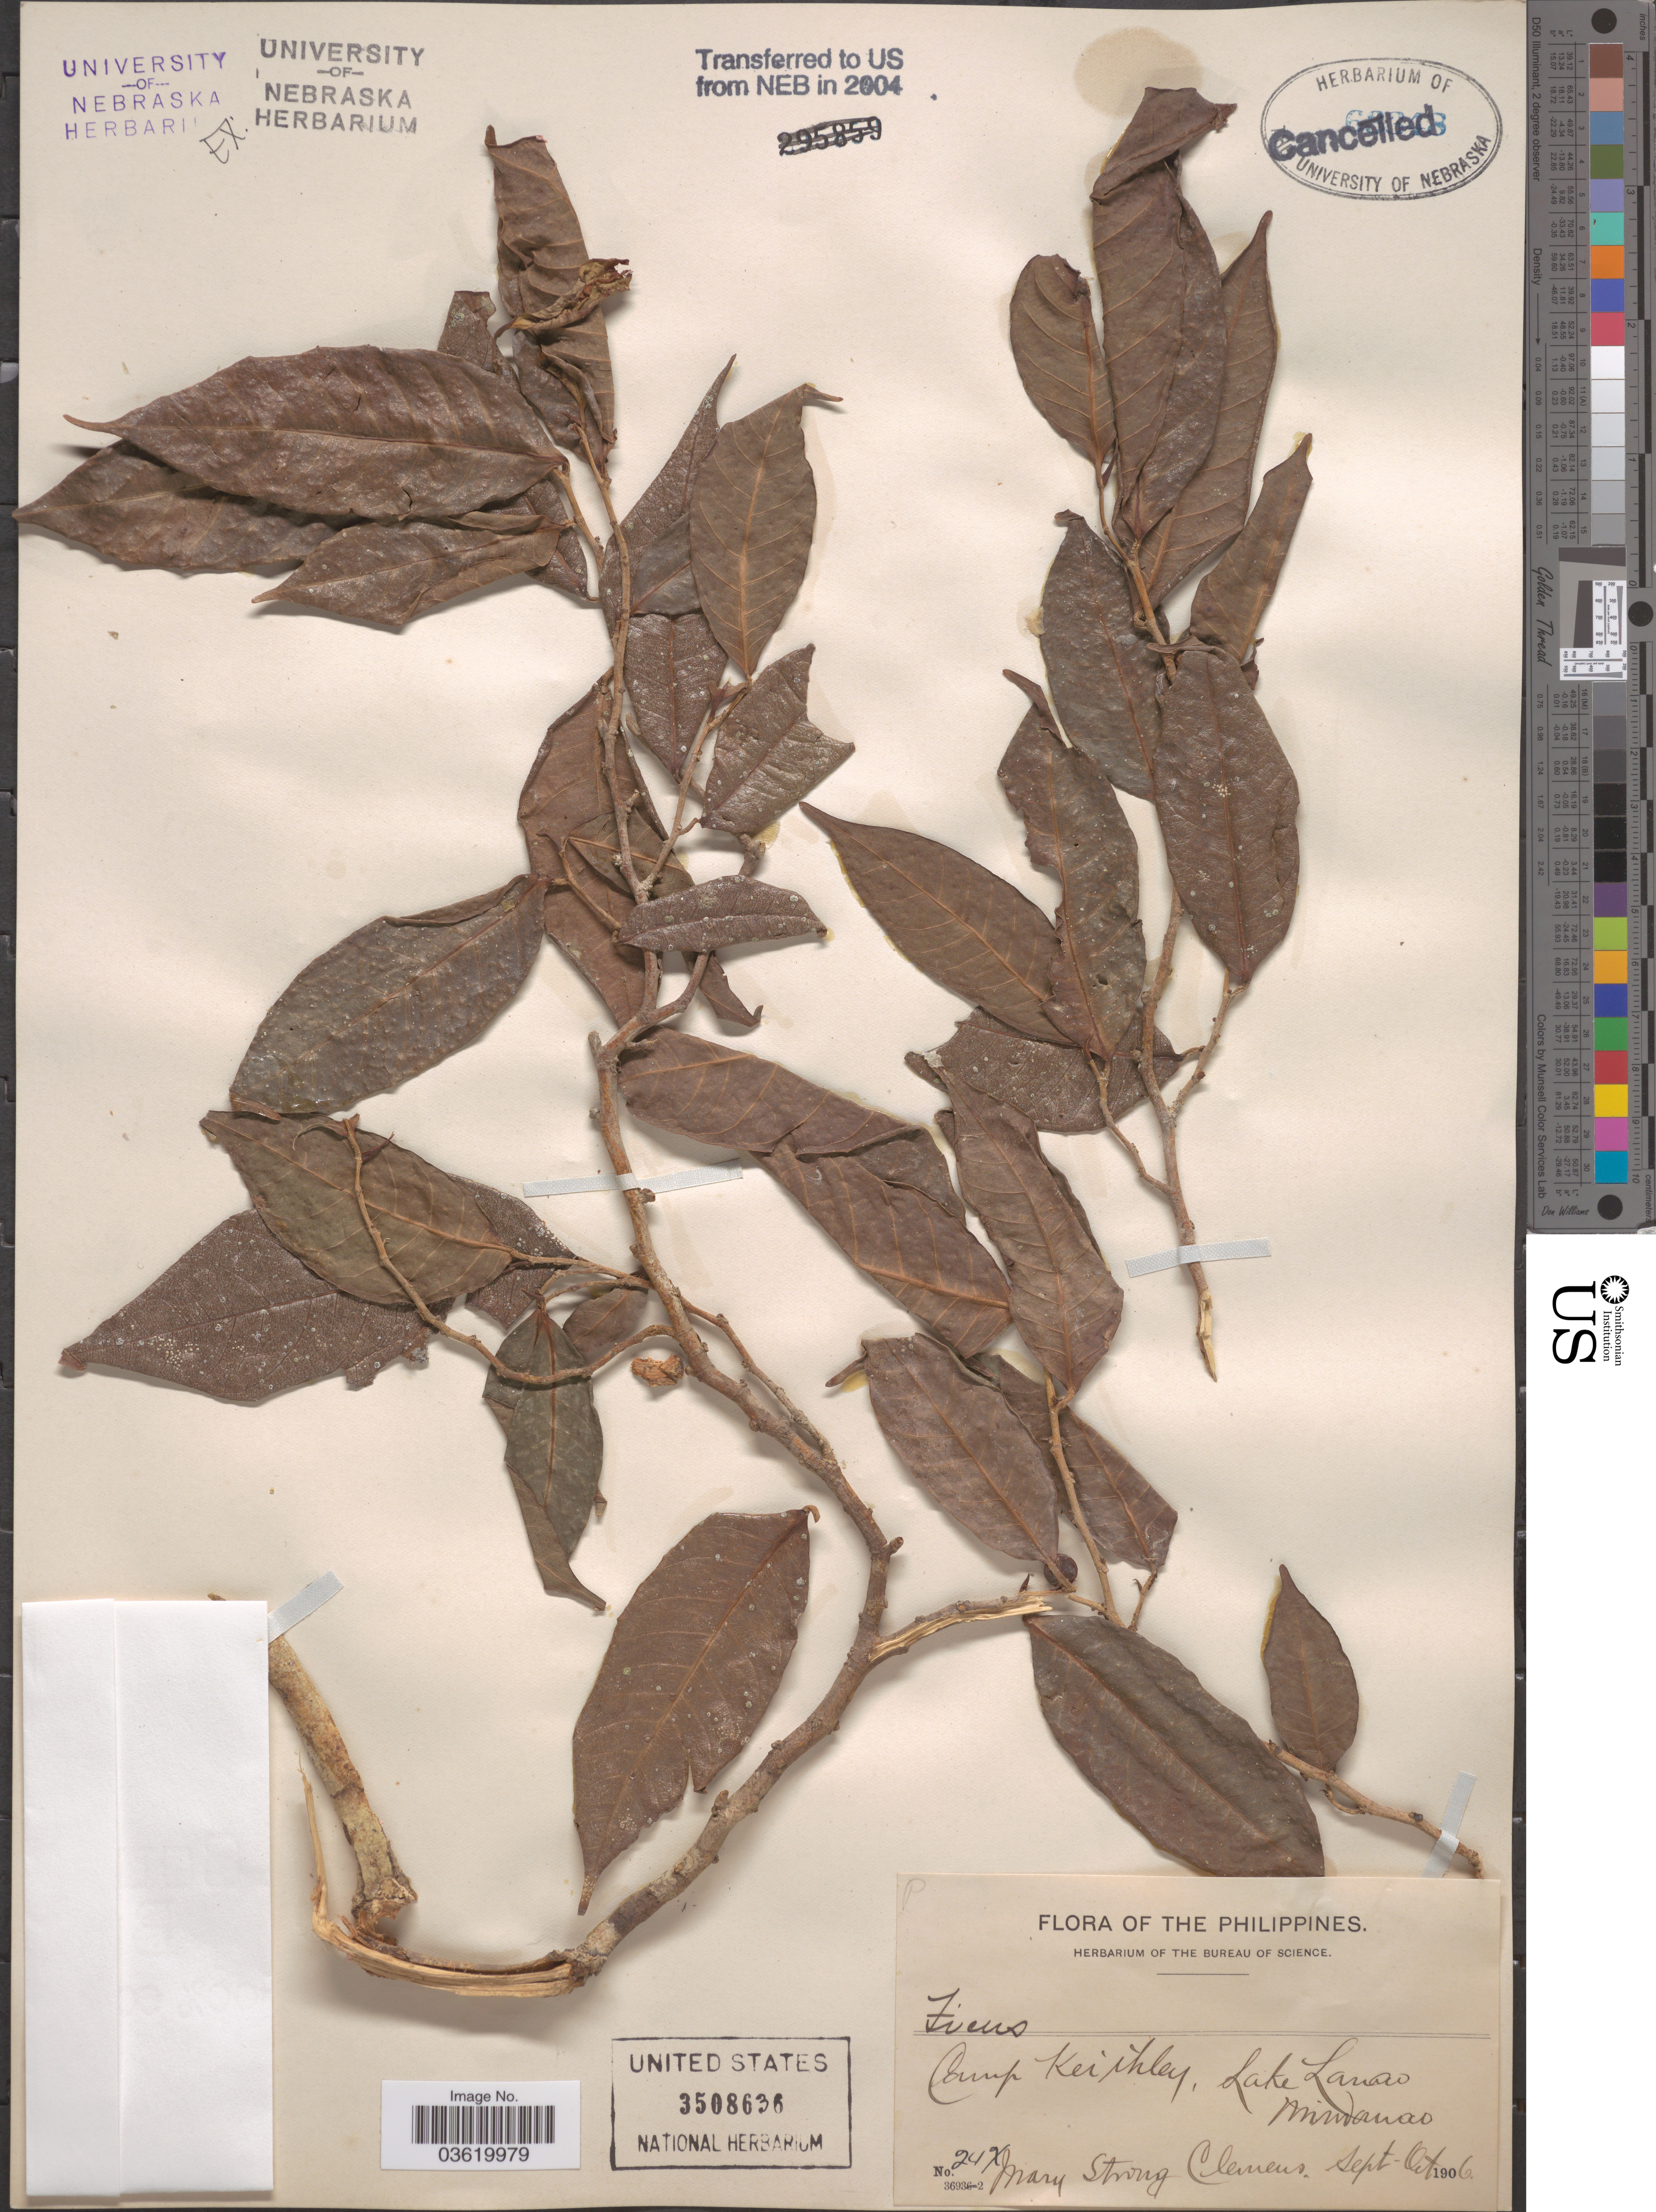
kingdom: Plantae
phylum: Tracheophyta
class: Magnoliopsida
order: Rosales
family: Moraceae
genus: Ficus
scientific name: Ficus sp.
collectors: M. S. Clemens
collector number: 24x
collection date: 1906-09/1906-10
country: Philippines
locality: Camp Keithley, Lake Larao, Mindanao.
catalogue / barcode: US 3508636